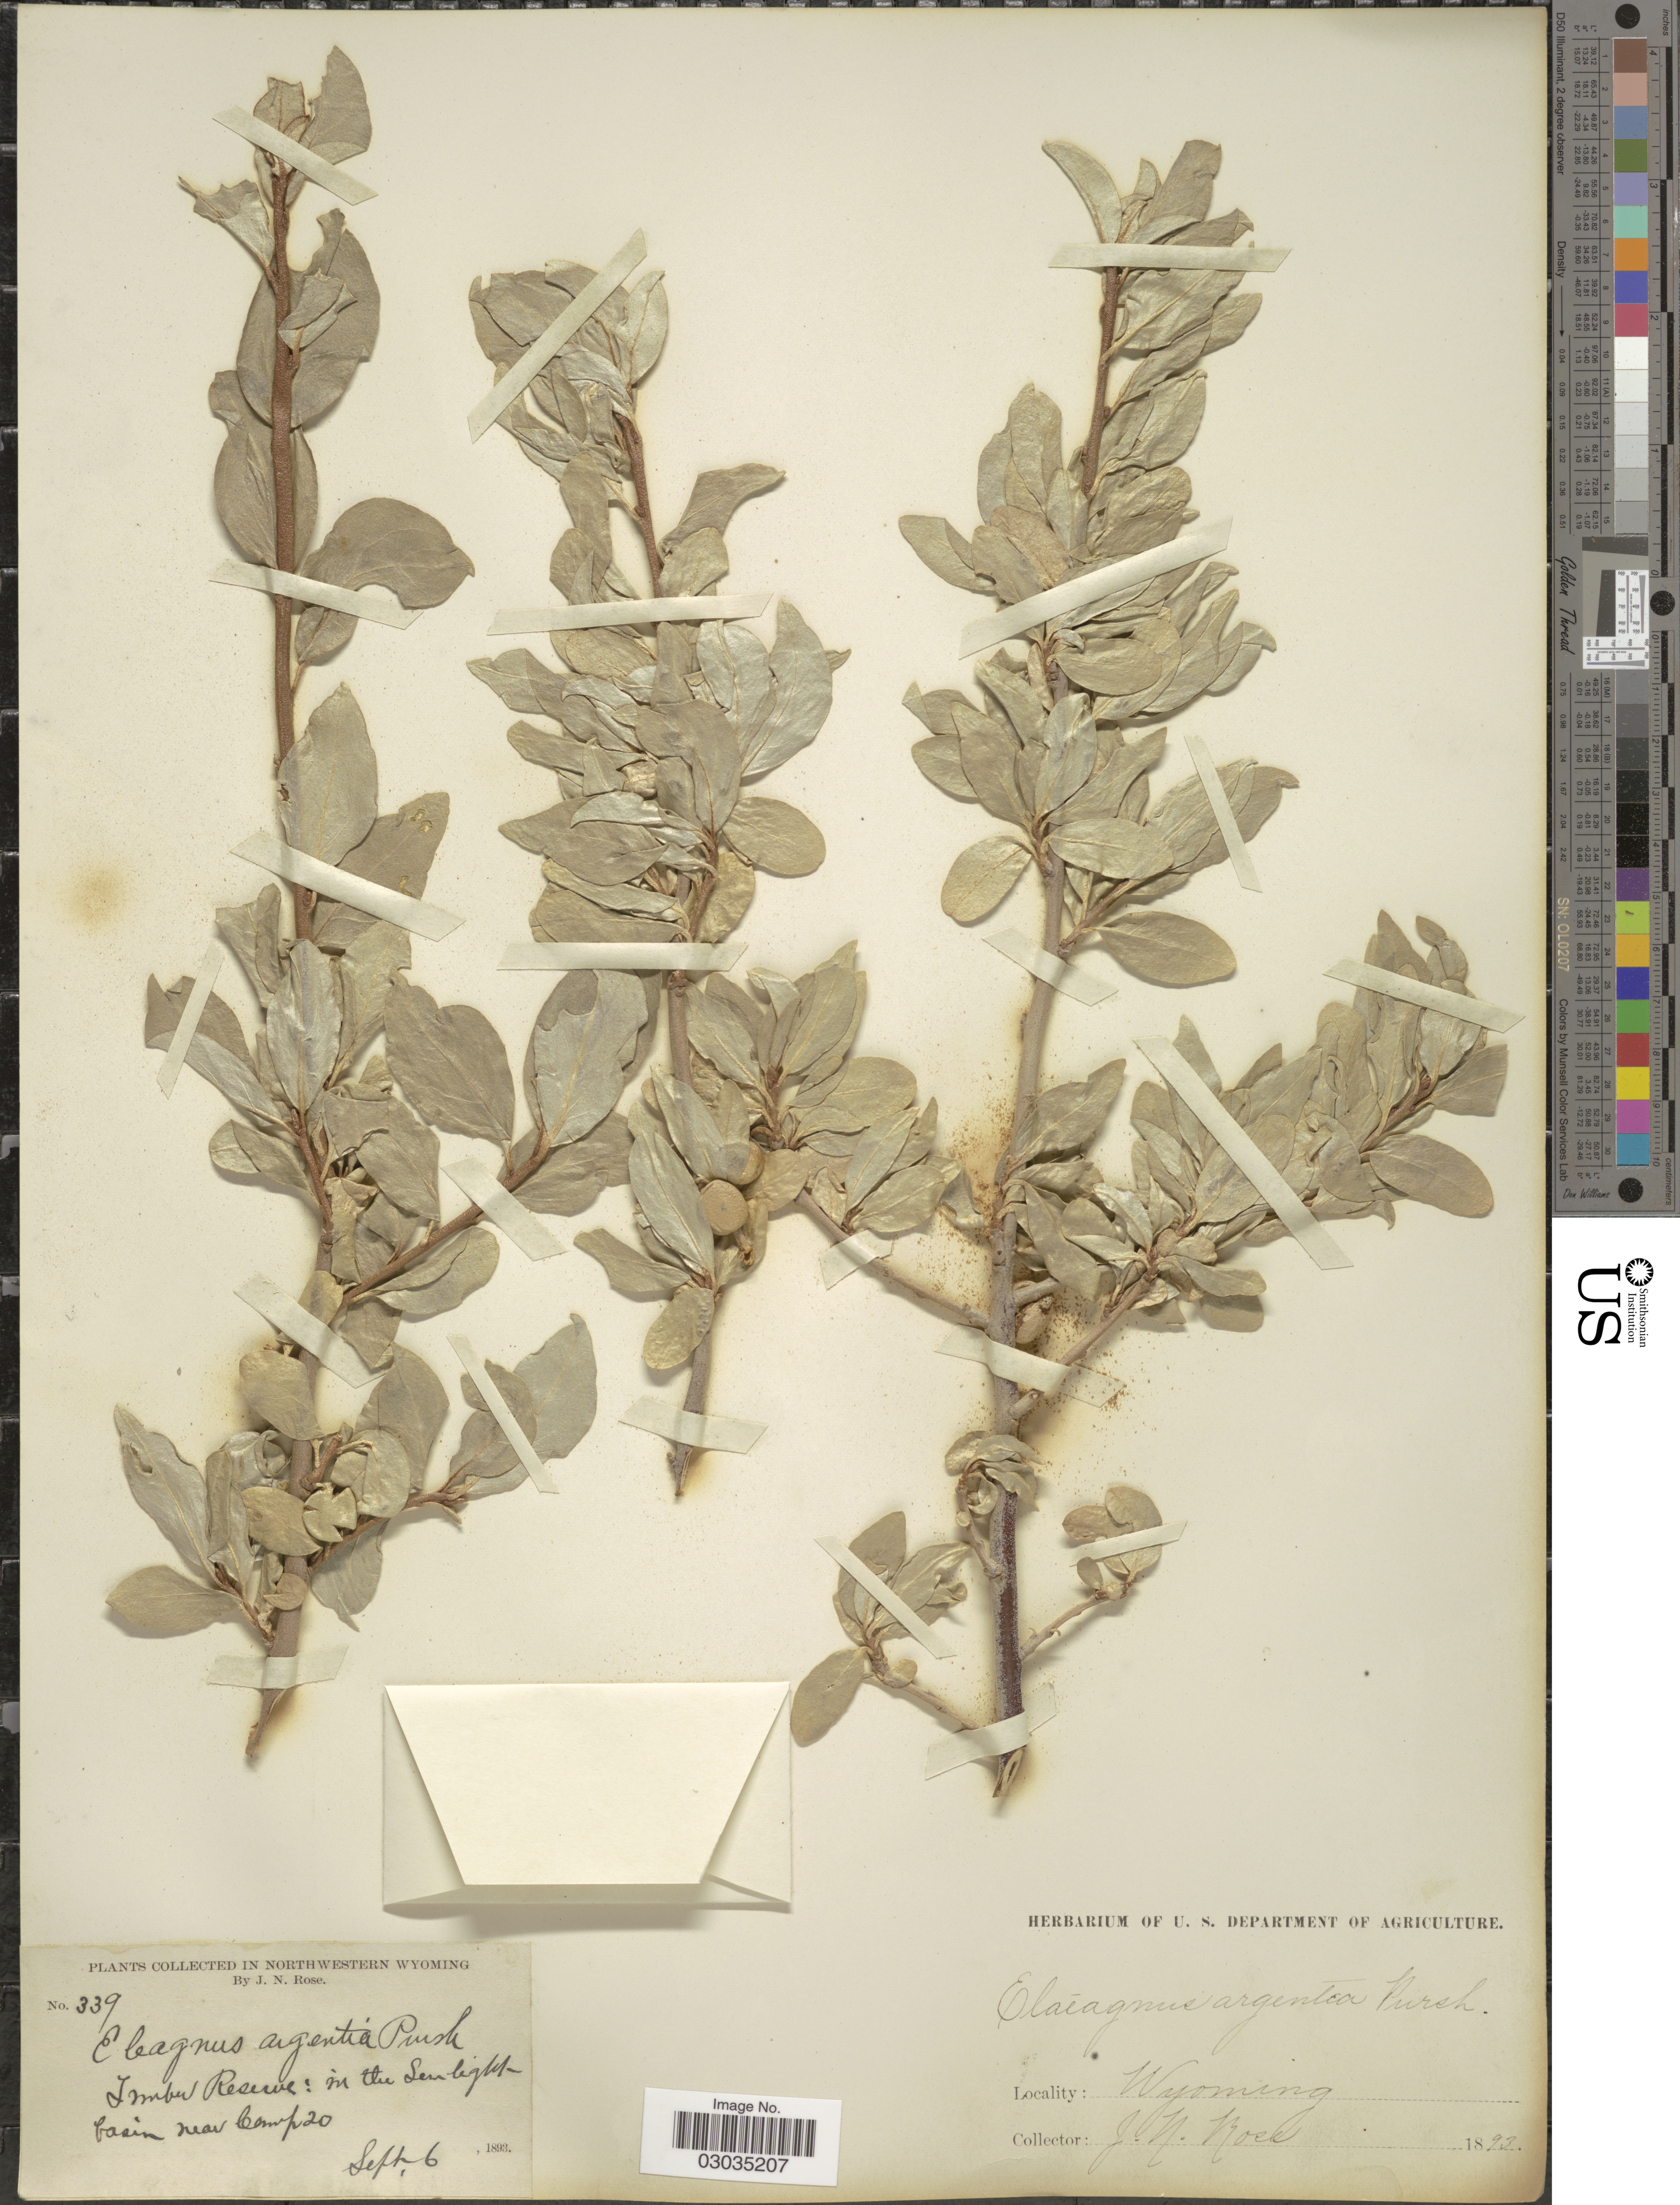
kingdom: Plantae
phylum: Tracheophyta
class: Magnoliopsida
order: Rosales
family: Elaeagnaceae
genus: Elaeagnus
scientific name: Elaeagnus commutata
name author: Bernh. ex Rydb.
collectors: J. N. Rose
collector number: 339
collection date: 1893-09-06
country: United States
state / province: Wyoming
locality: In Northwestern Wyoming, Irumbu Reserve: in the Semlight basin near Camp 20.